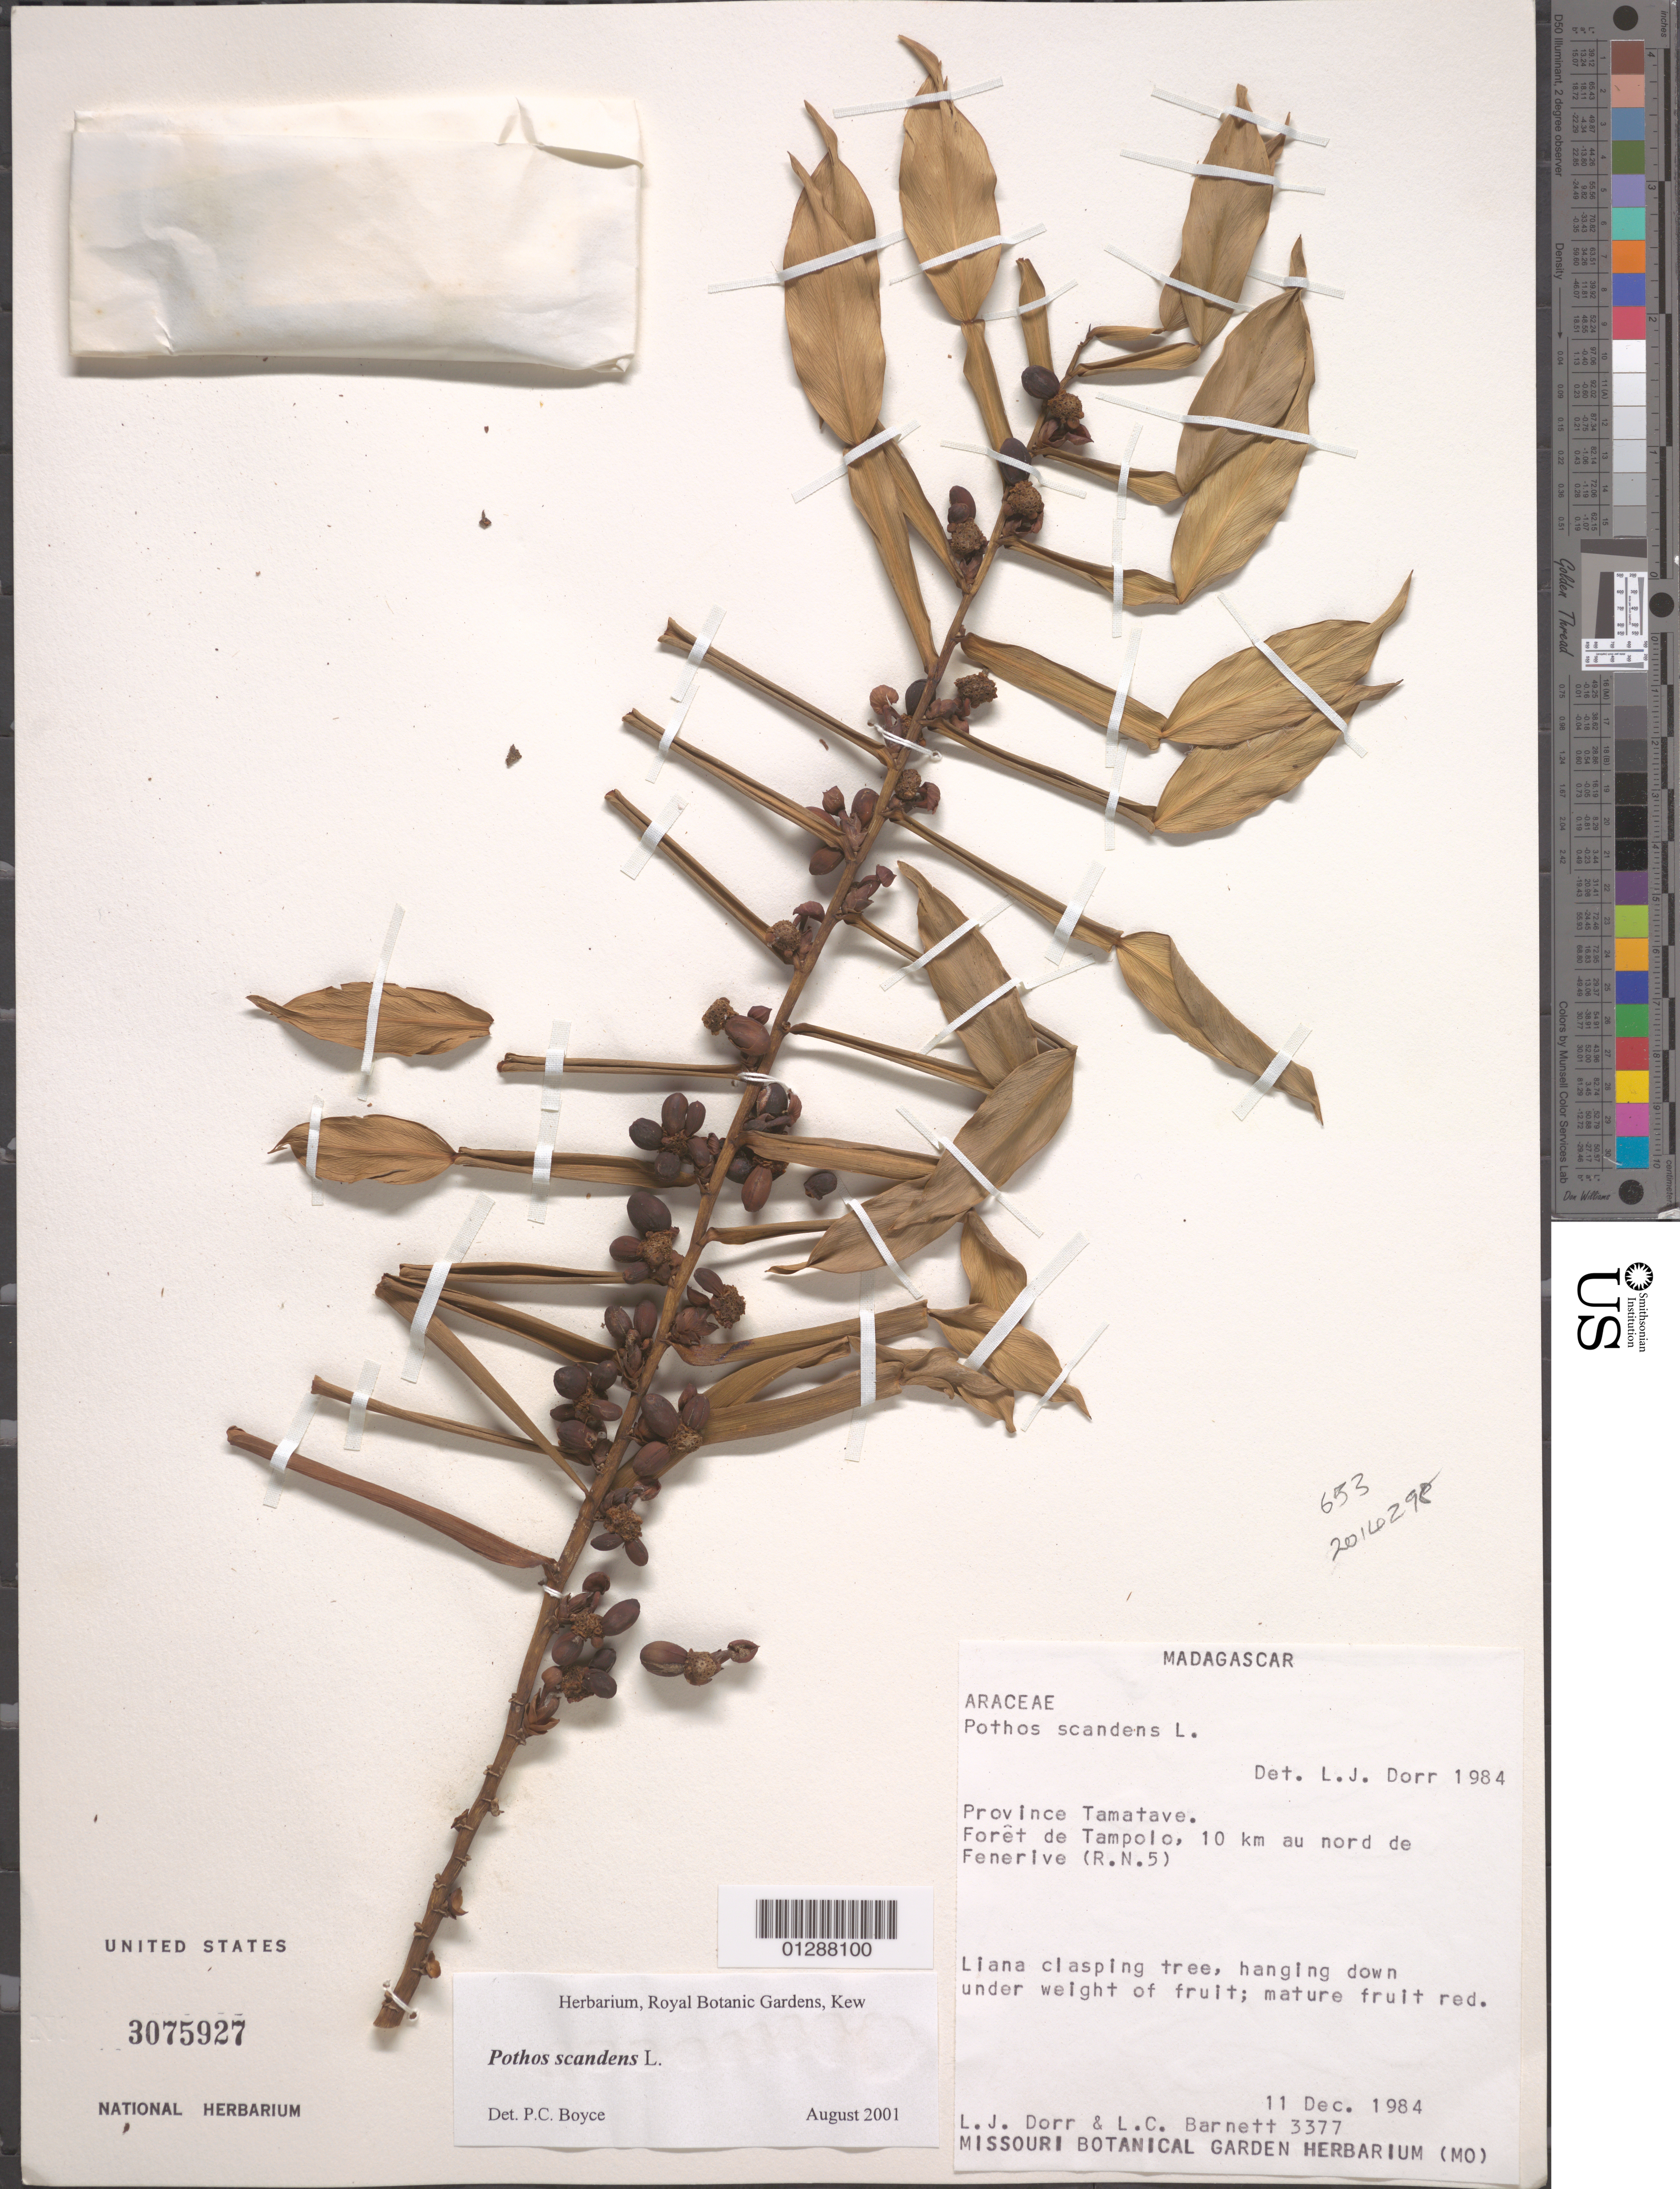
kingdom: Plantae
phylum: Tracheophyta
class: Liliopsida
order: Alismatales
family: Araceae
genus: Pothos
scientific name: Pothos scandens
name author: L.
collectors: L. J. Dorr & L. C. Barnett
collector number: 3377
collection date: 1984-12-11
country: Madagascar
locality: Province Tamatave. Tampolo, 10 km au nord de Fenerive (R.N.5).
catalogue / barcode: US 3075927